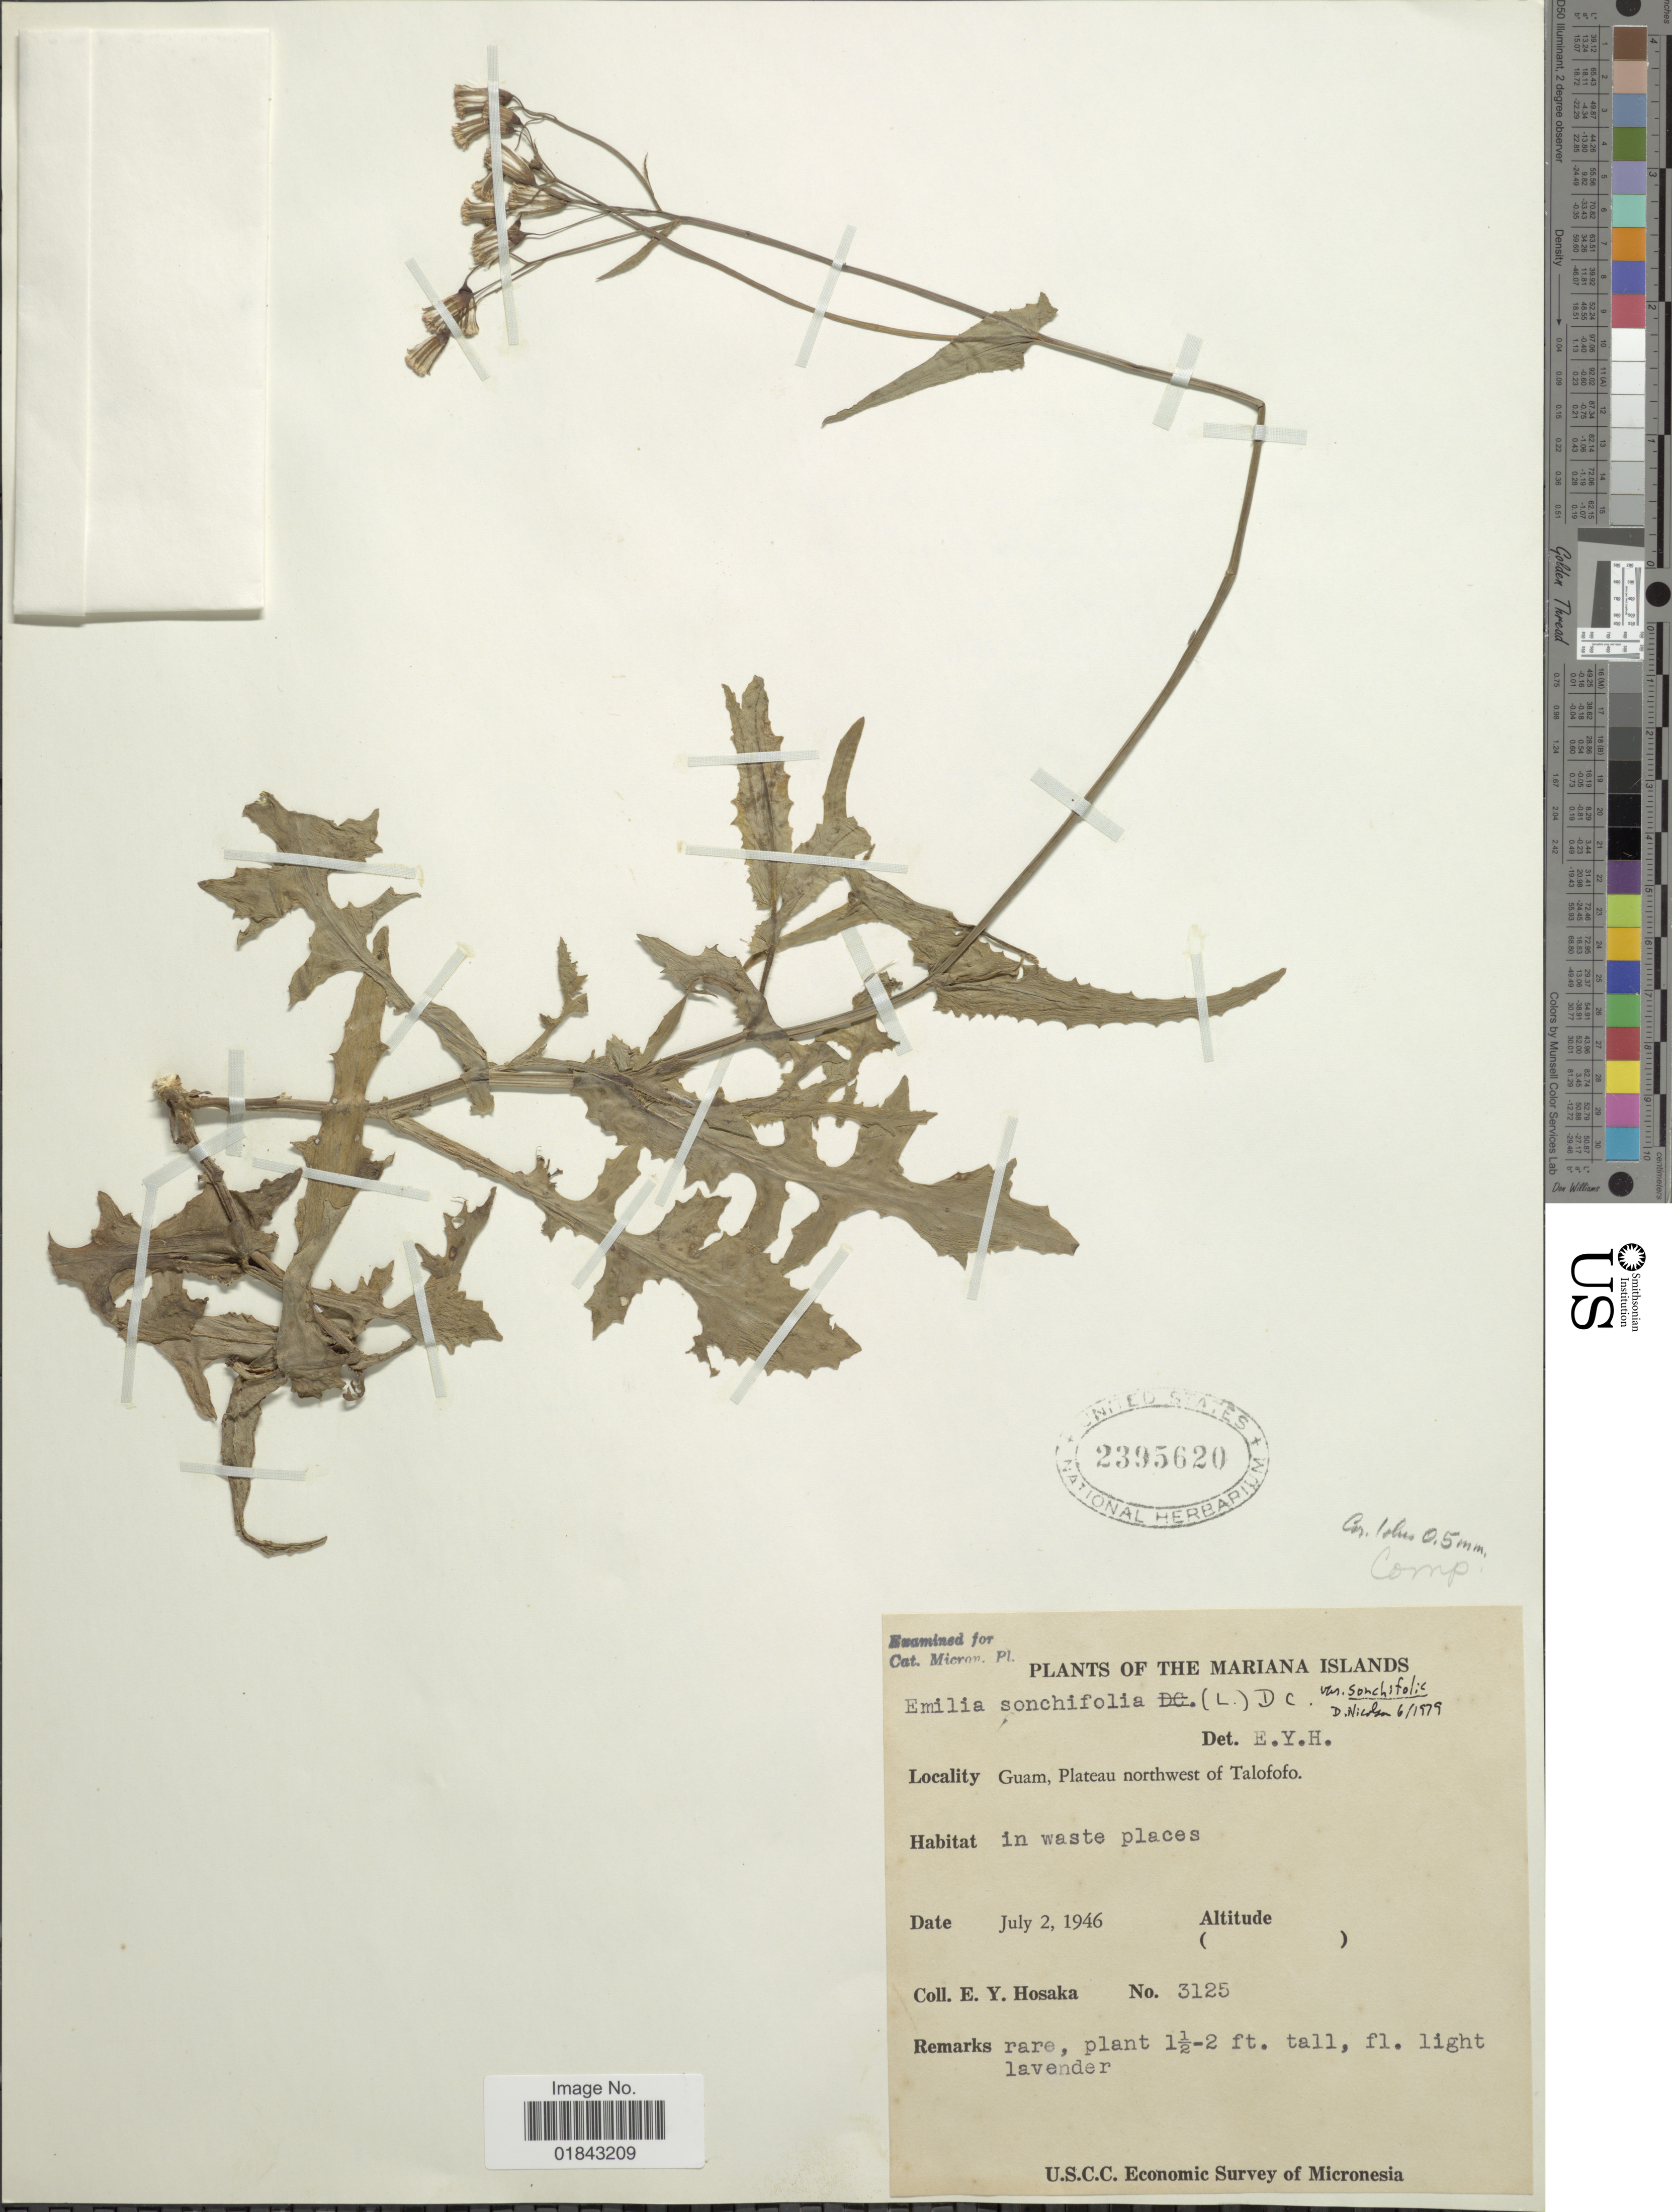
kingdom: Plantae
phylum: Tracheophyta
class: Magnoliopsida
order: Asterales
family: Asteraceae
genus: Emilia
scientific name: Emilia sonchifolia var. sonchifolia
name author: (L.) DC.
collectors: E. Y. Hosaka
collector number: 3125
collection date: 1946-07-02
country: Guam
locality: Mariana Islands, Guam, Plateau northwest of Talofofo, in waste places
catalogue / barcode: US 2395620